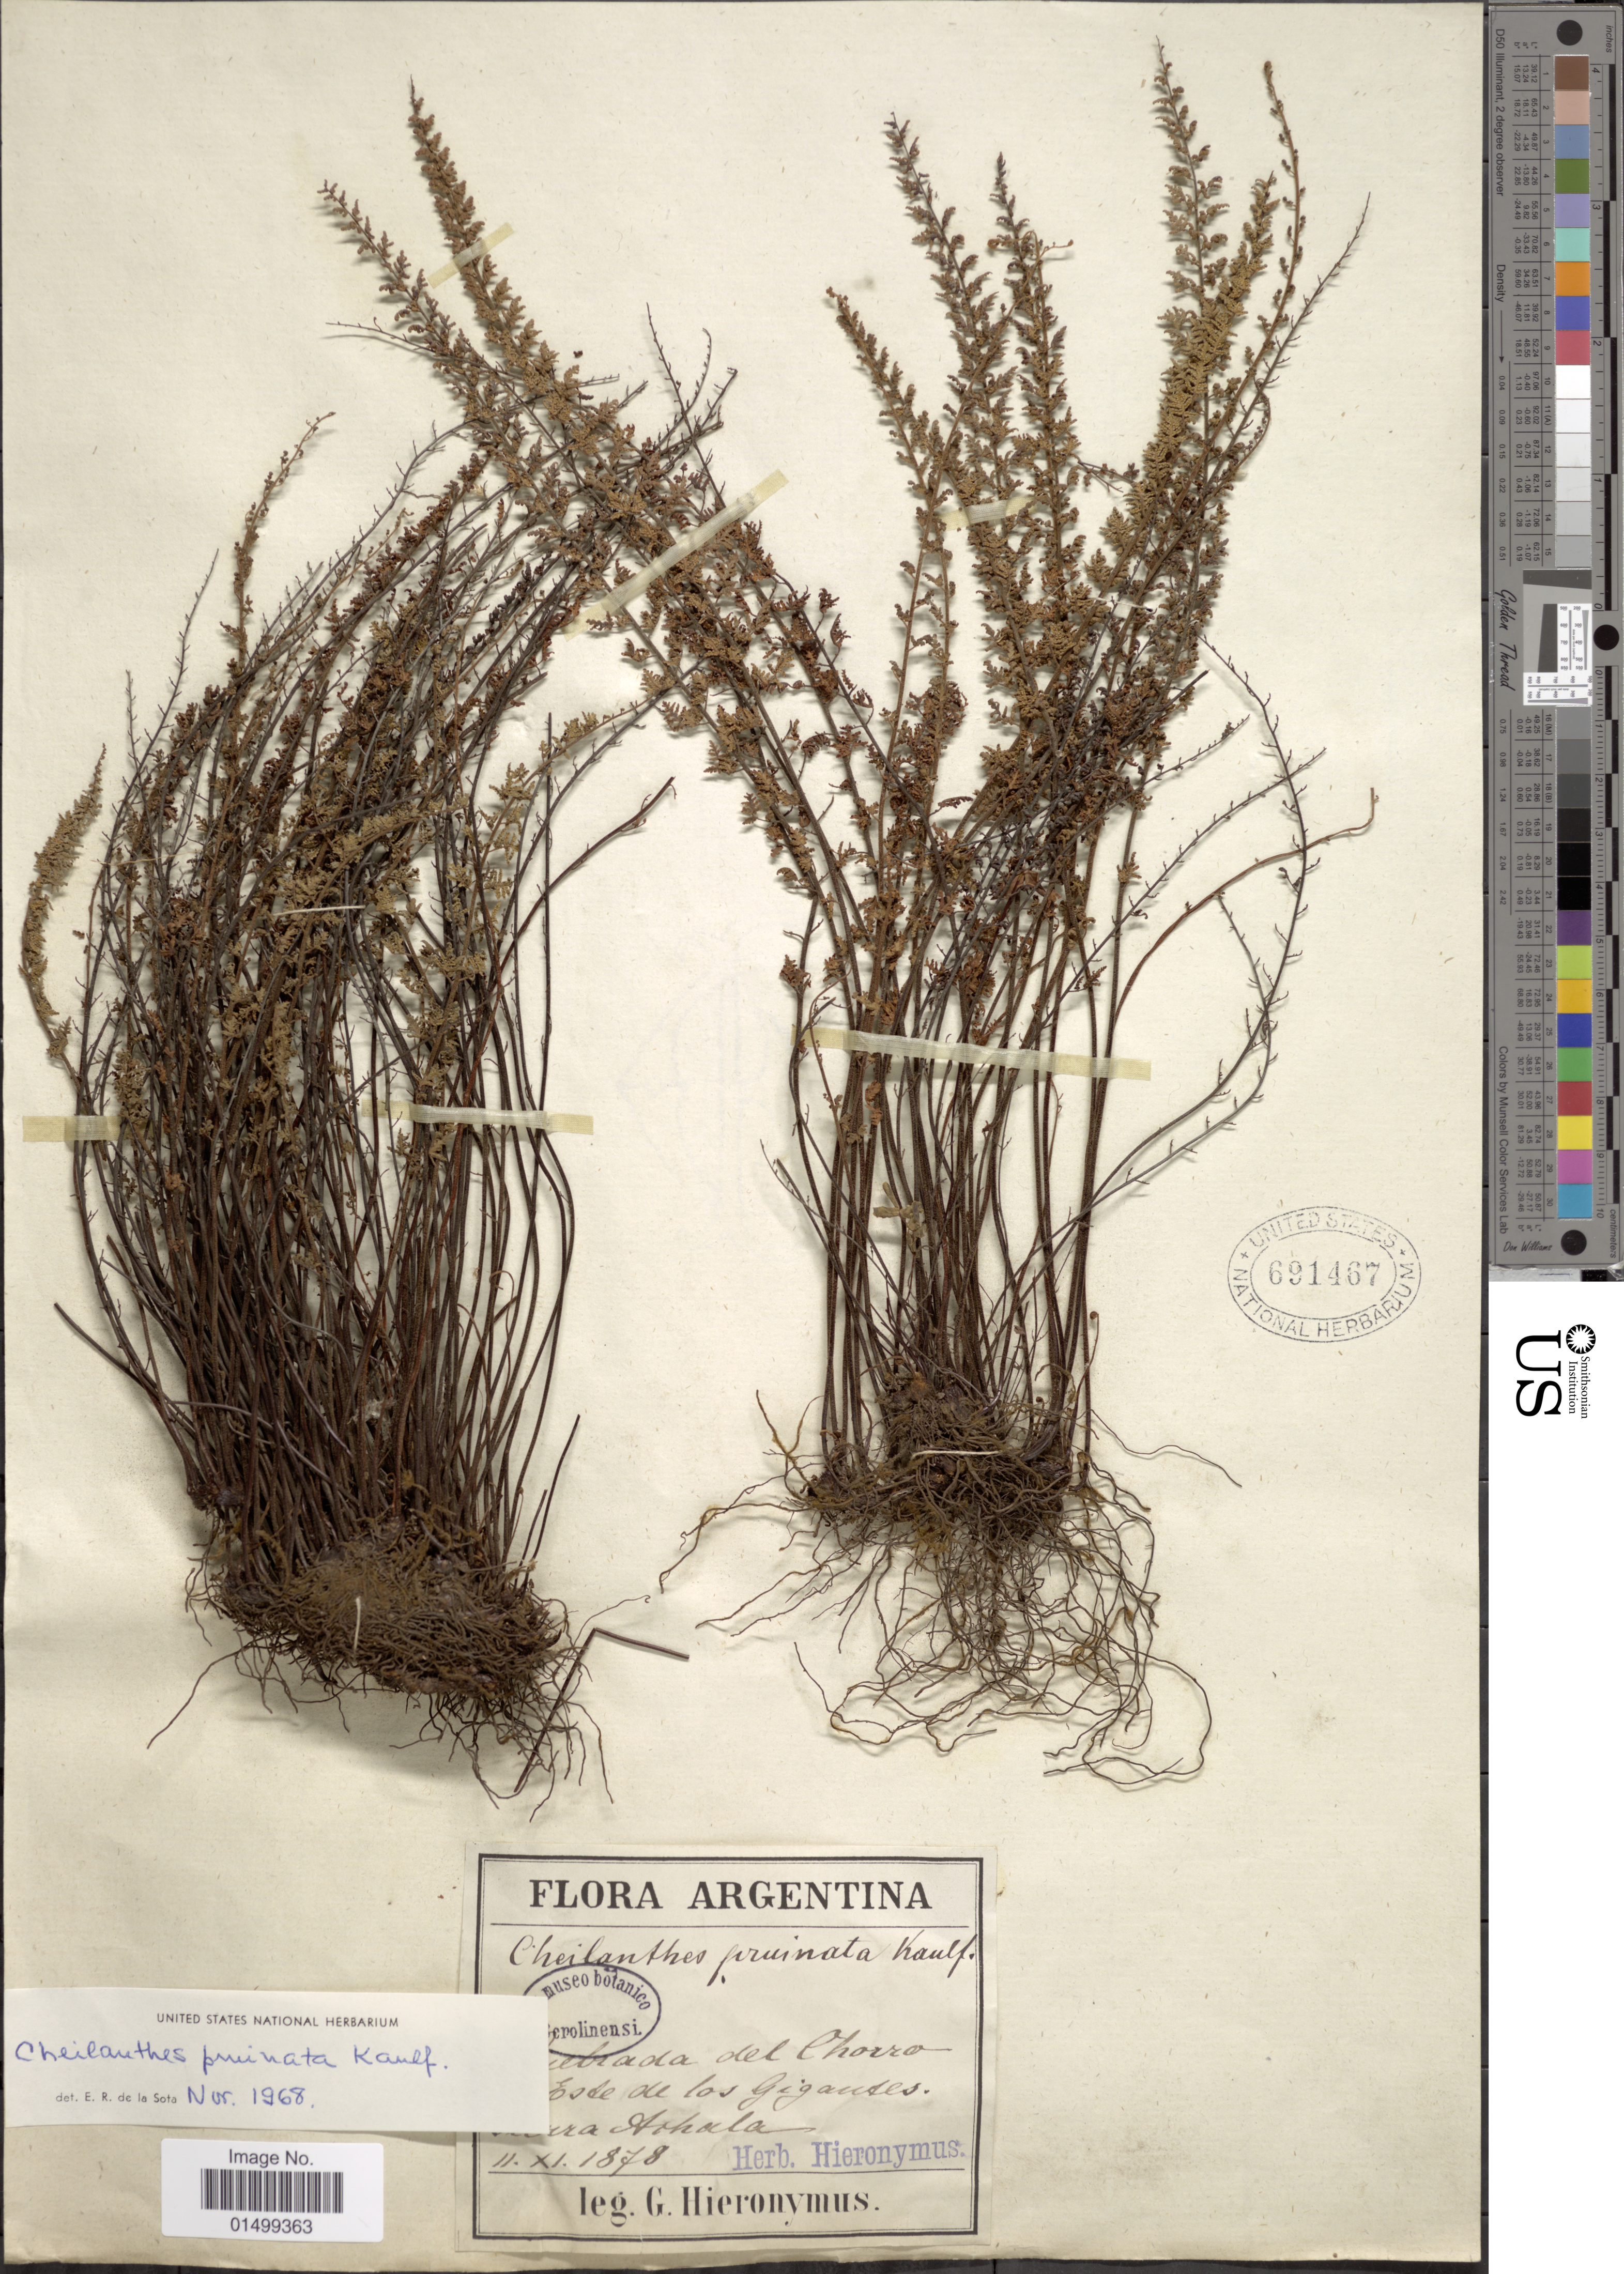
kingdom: Plantae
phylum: Tracheophyta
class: Polypodiopsida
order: Polypodiales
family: Pteridaceae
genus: Cheilanthes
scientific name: Cheilanthes pruinata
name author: Kaulf.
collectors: G. H. Hieronymus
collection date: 1878-11-11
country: Argentina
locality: Quebrada del Chorro. Esde de los Gigantes. Sierra Achala. [interpreted]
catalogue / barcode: US 691467